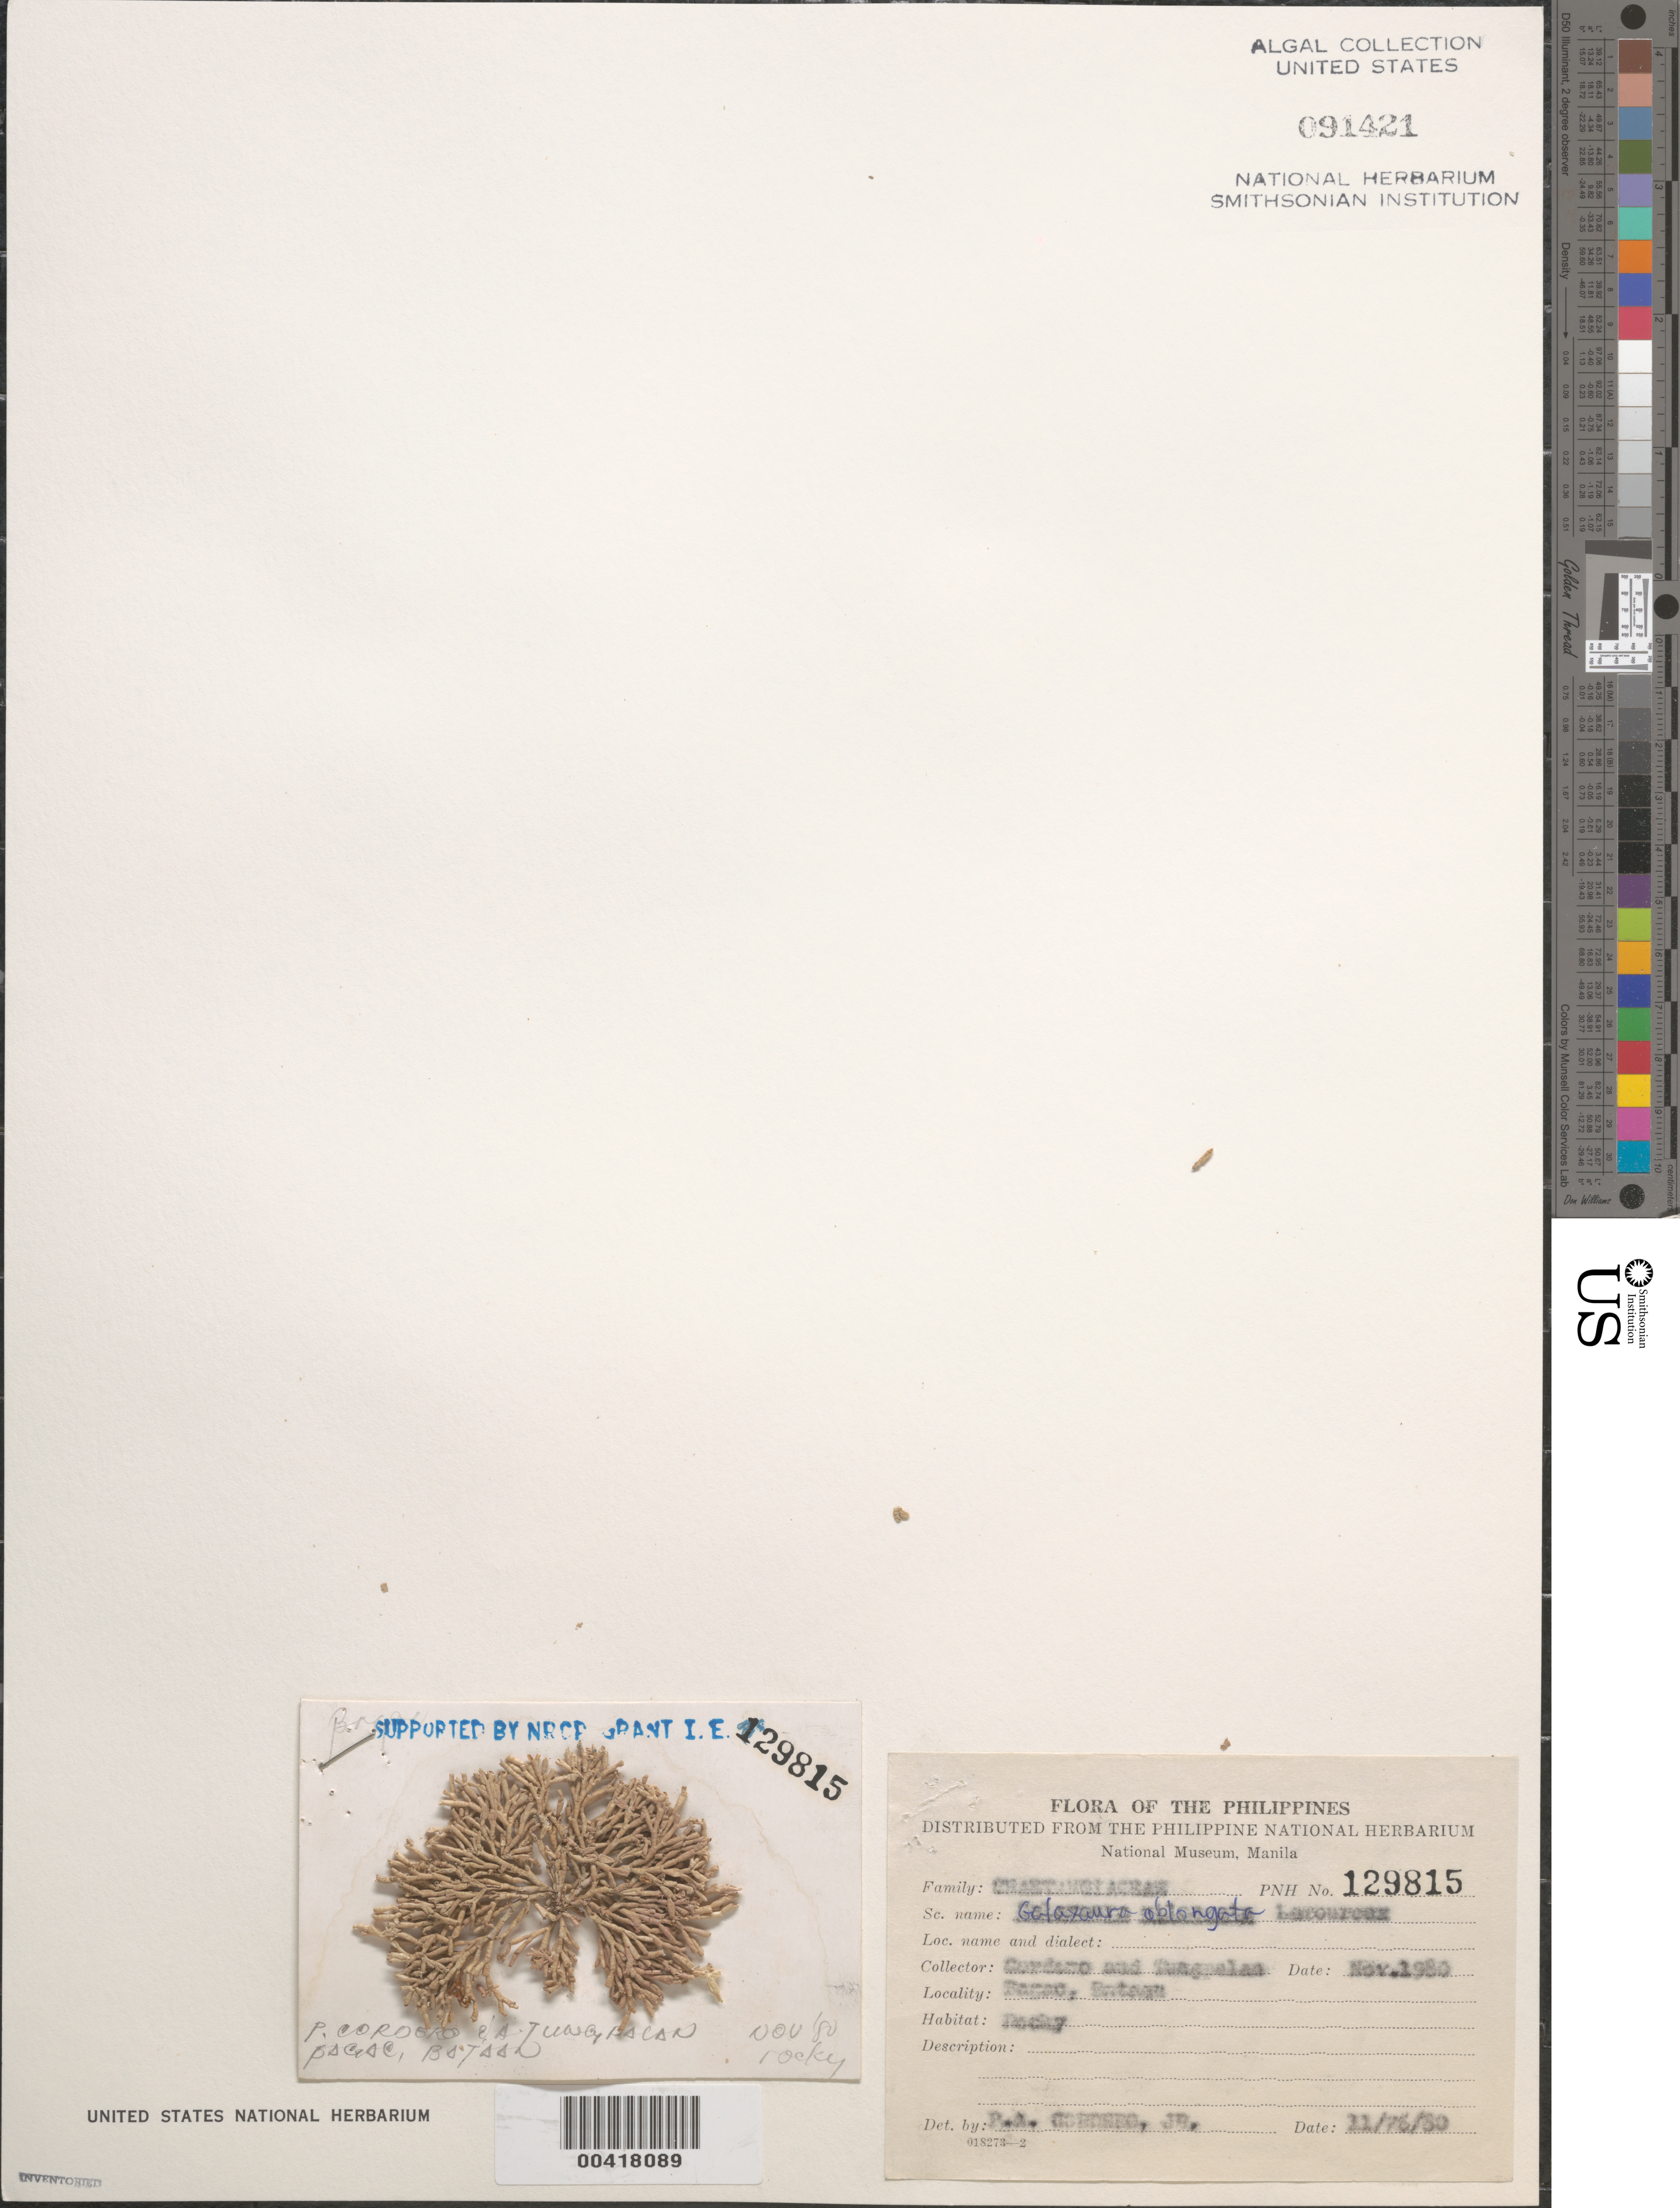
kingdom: Plantae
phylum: Rhodophyta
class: Florideophyceae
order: Nemaliales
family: Galaxauraceae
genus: Tricleocarpa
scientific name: Tricleocarpa fragilis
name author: (L.) Huisman & R.A. Towns.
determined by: Algae name updating Project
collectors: P. A. Cordero & A. Tungpalan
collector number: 129815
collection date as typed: Nov 1980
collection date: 1980-11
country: Philippines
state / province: Central Luzon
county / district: Bataan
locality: Bagac, bataan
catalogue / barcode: US 91421